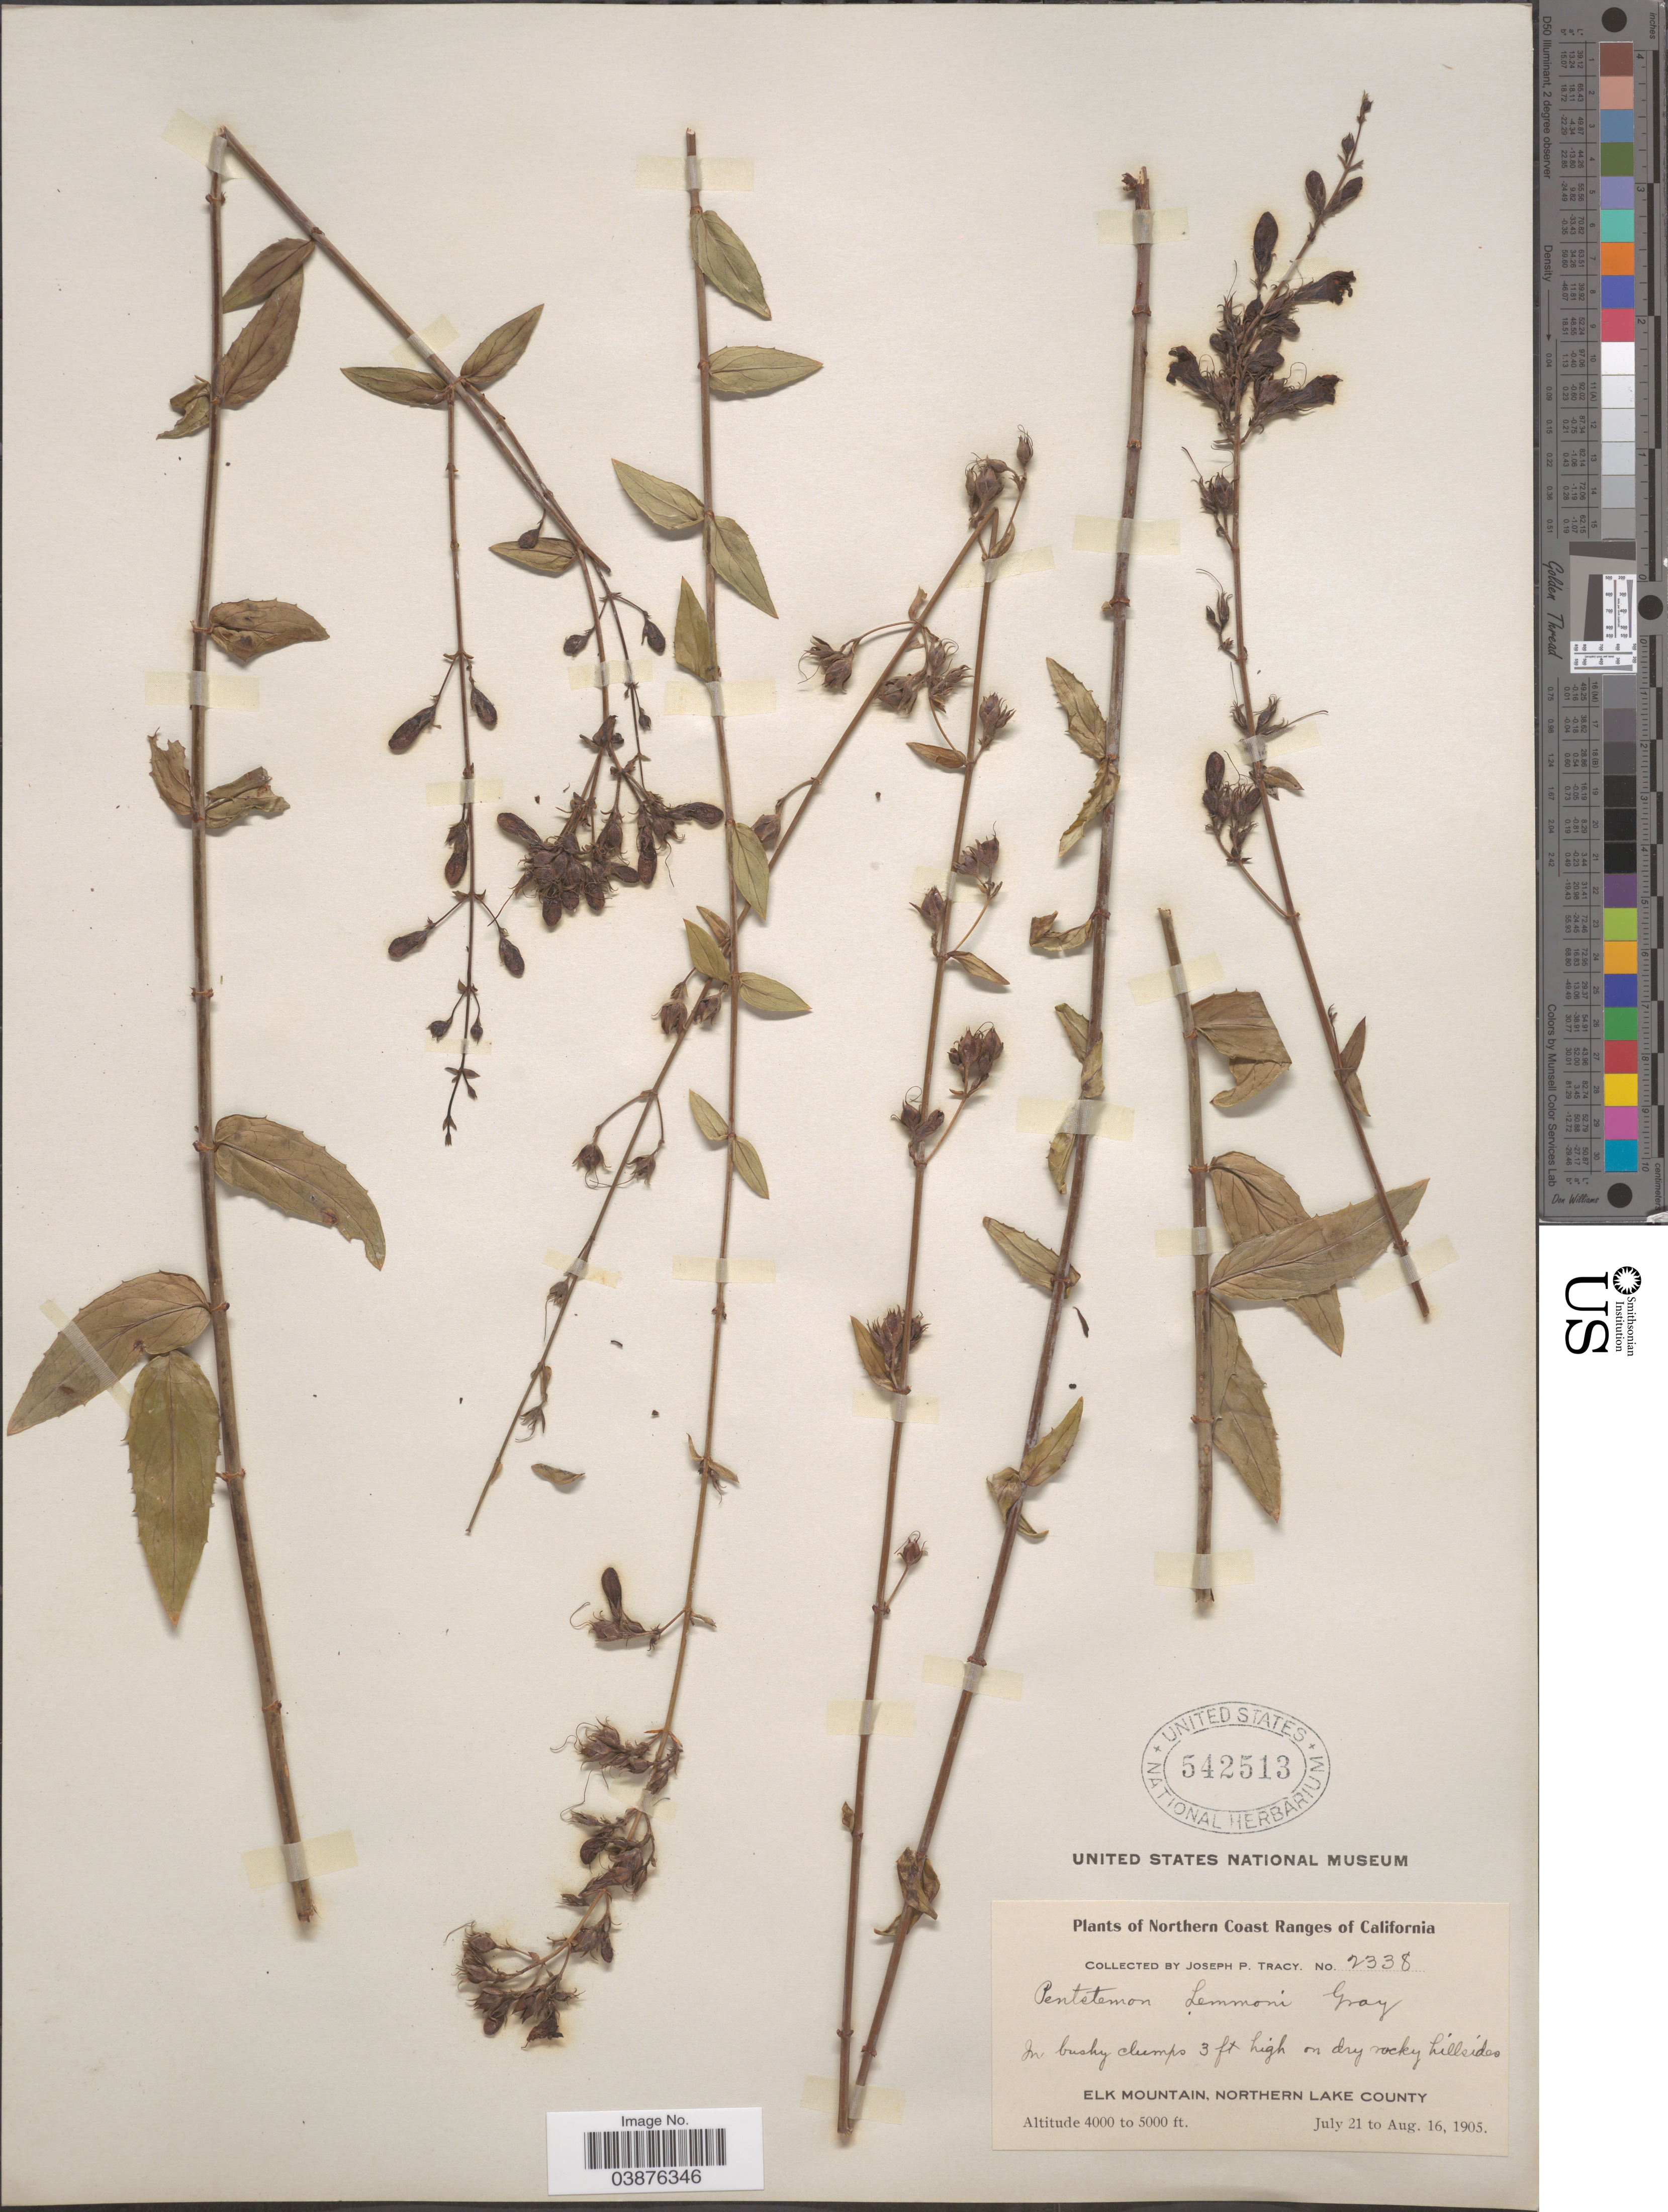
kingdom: Plantae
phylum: Tracheophyta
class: Magnoliopsida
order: Lamiales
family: Plantaginaceae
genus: Penstemon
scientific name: Penstemon lemmonii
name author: A. Gray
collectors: J. Tracy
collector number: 2338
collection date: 1905-07-21/1905-08-16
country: United States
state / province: California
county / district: Lake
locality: Northern Coast Ranges of California. Elk Mountain, Northern Lake County.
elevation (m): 1219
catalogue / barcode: US 542513